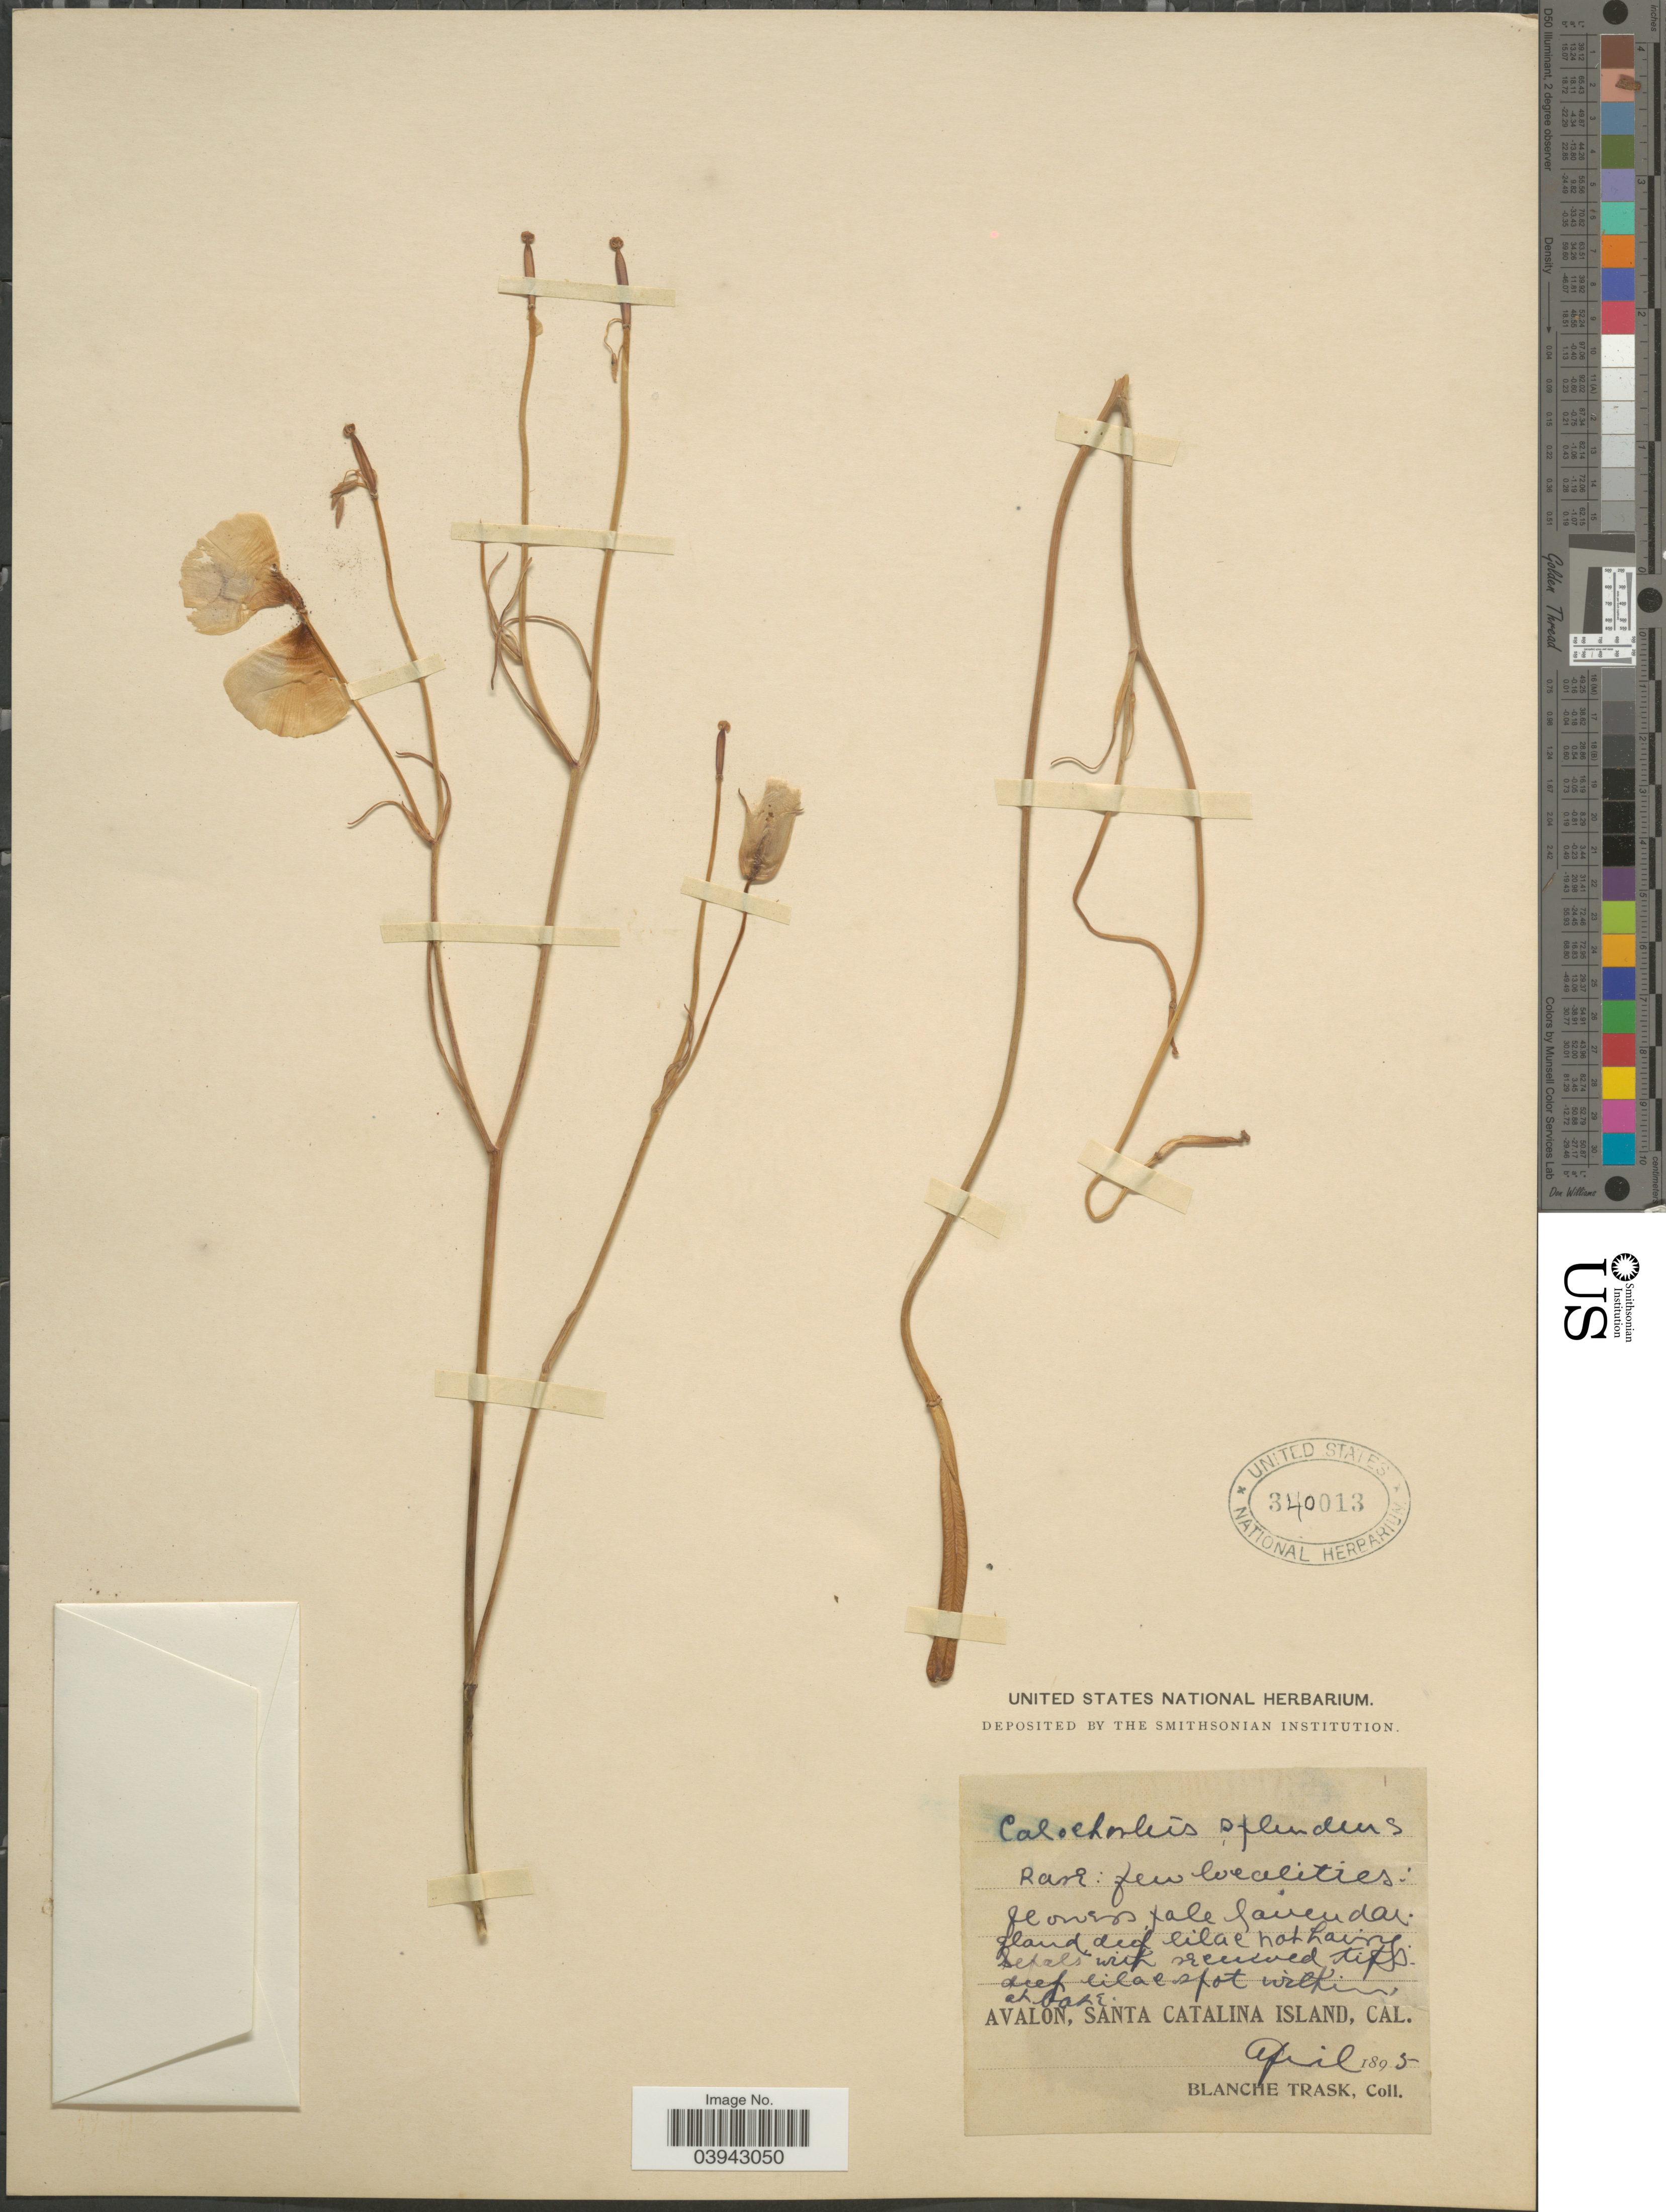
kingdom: Plantae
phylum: Tracheophyta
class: Liliopsida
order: Liliales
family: Liliaceae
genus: Calochortus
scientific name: Calochortus splendens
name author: Douglas ex Benth.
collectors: B. Trask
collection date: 1895-04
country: United States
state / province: California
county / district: Los Angeles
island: Santa Catalina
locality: Avalon, Santa Catalina Island.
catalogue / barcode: US 340013